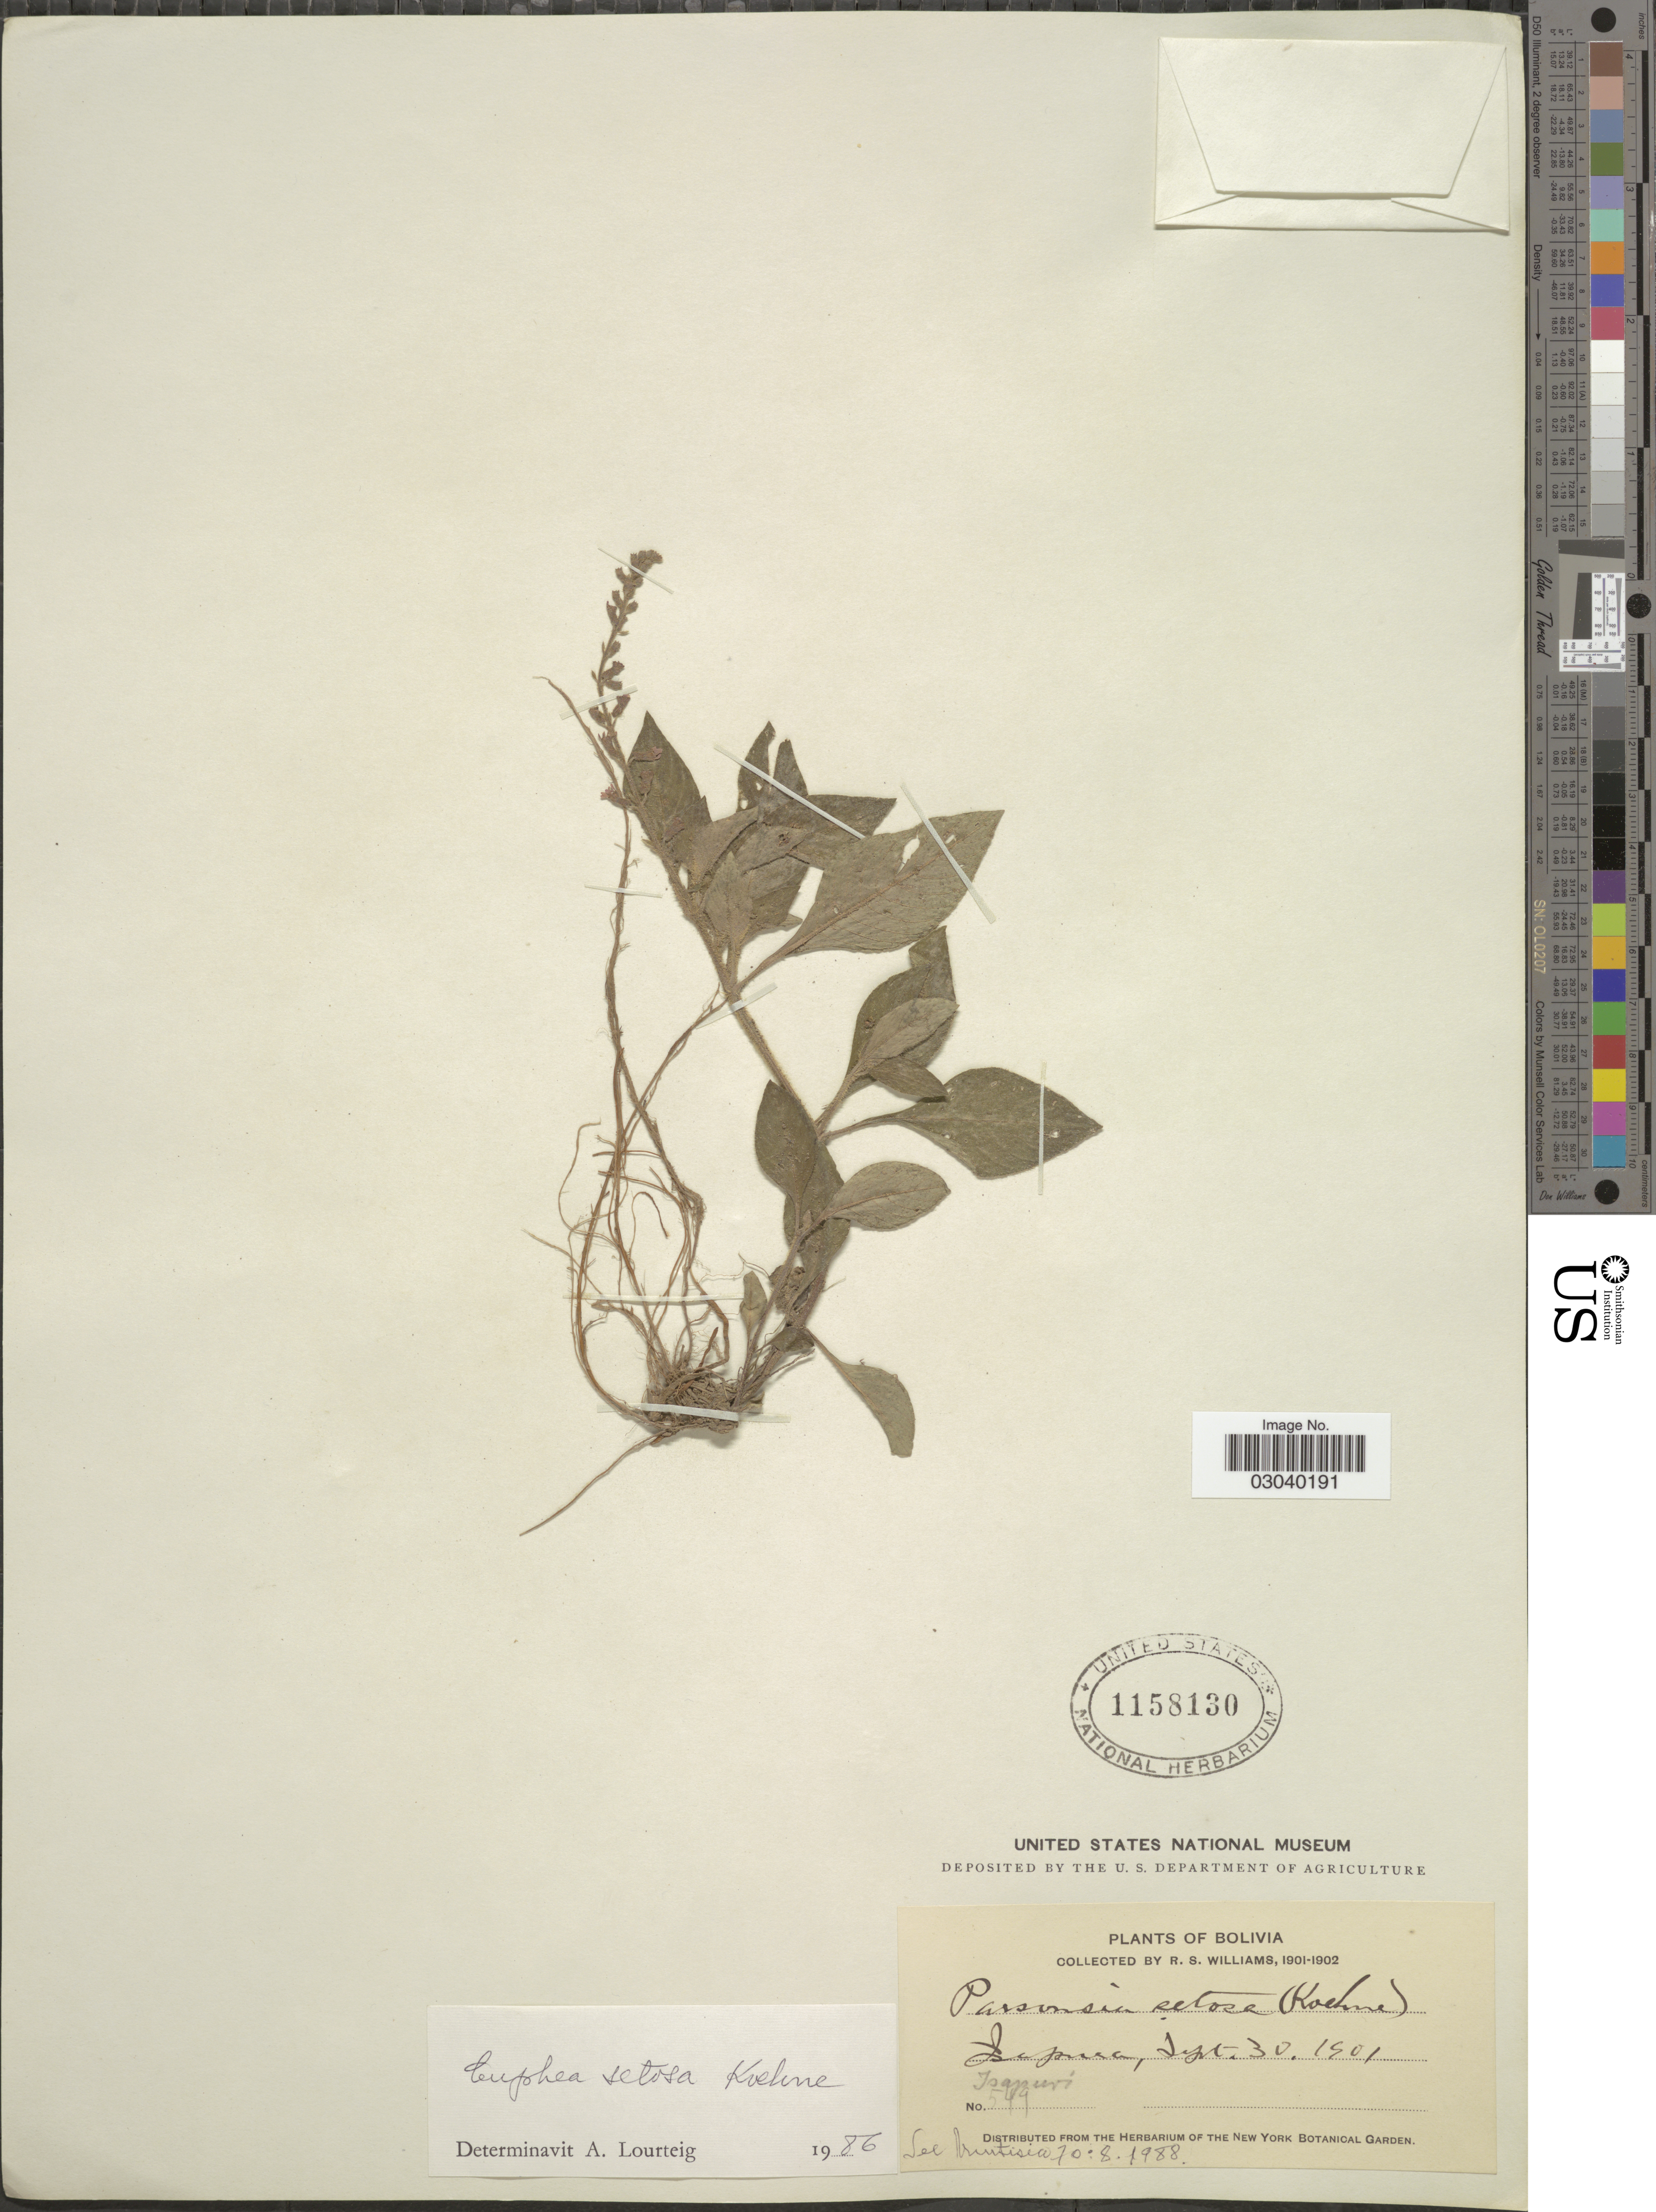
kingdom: Plantae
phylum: Tracheophyta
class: Magnoliopsida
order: Myrtales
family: Lythraceae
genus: Cuphea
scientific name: Cuphea setosa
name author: Koehne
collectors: R. S. Williams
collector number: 549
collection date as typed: Sep. 30, 1901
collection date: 1901-09-30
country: Bolivia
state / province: La Páz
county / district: Larecaja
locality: Isupuri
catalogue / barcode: US 1158130